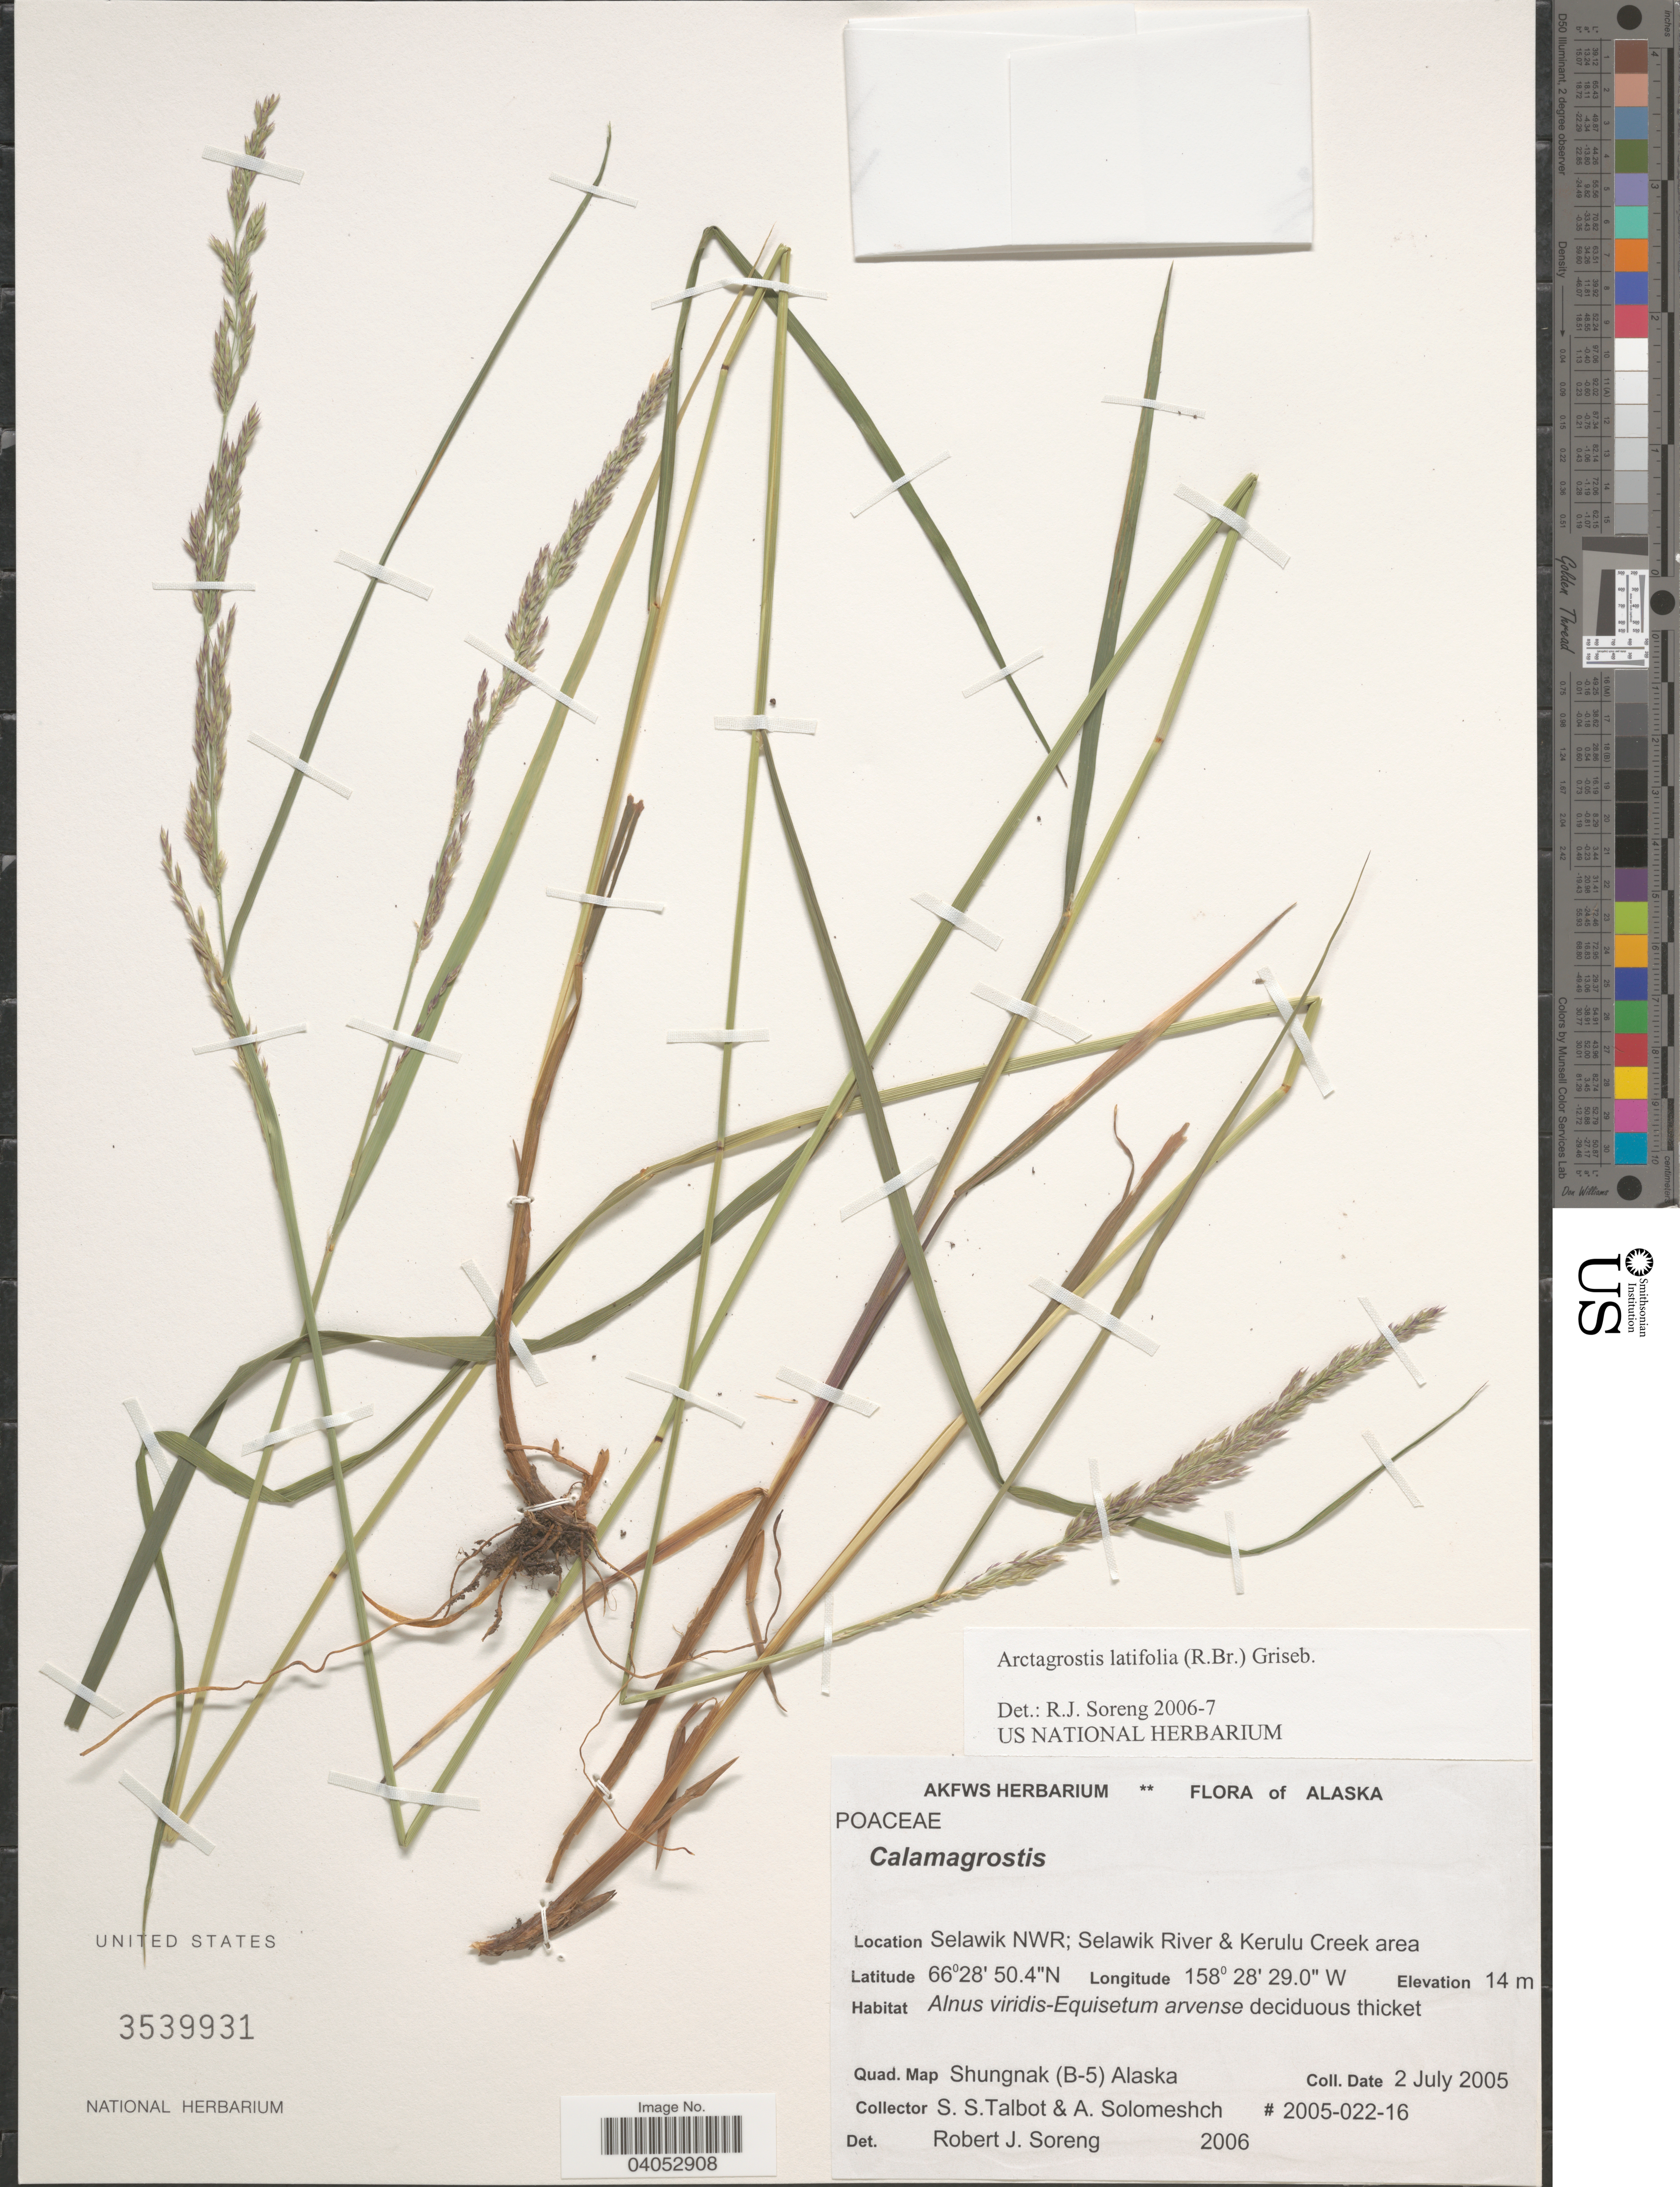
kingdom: Plantae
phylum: Tracheophyta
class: Liliopsida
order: Poales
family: Poaceae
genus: Arctagrostis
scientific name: Arctagrostis latifolia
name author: (R. Br.) Griseb.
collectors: S. S. Talbot & A. Solomeshch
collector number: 2005-022-16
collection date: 2005-07-02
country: United States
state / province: Alaska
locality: Selawik NWR; Selawik River & Kerulu Creek area. Quad. Map Shungnak (B-5).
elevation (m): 14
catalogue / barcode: US 3539931